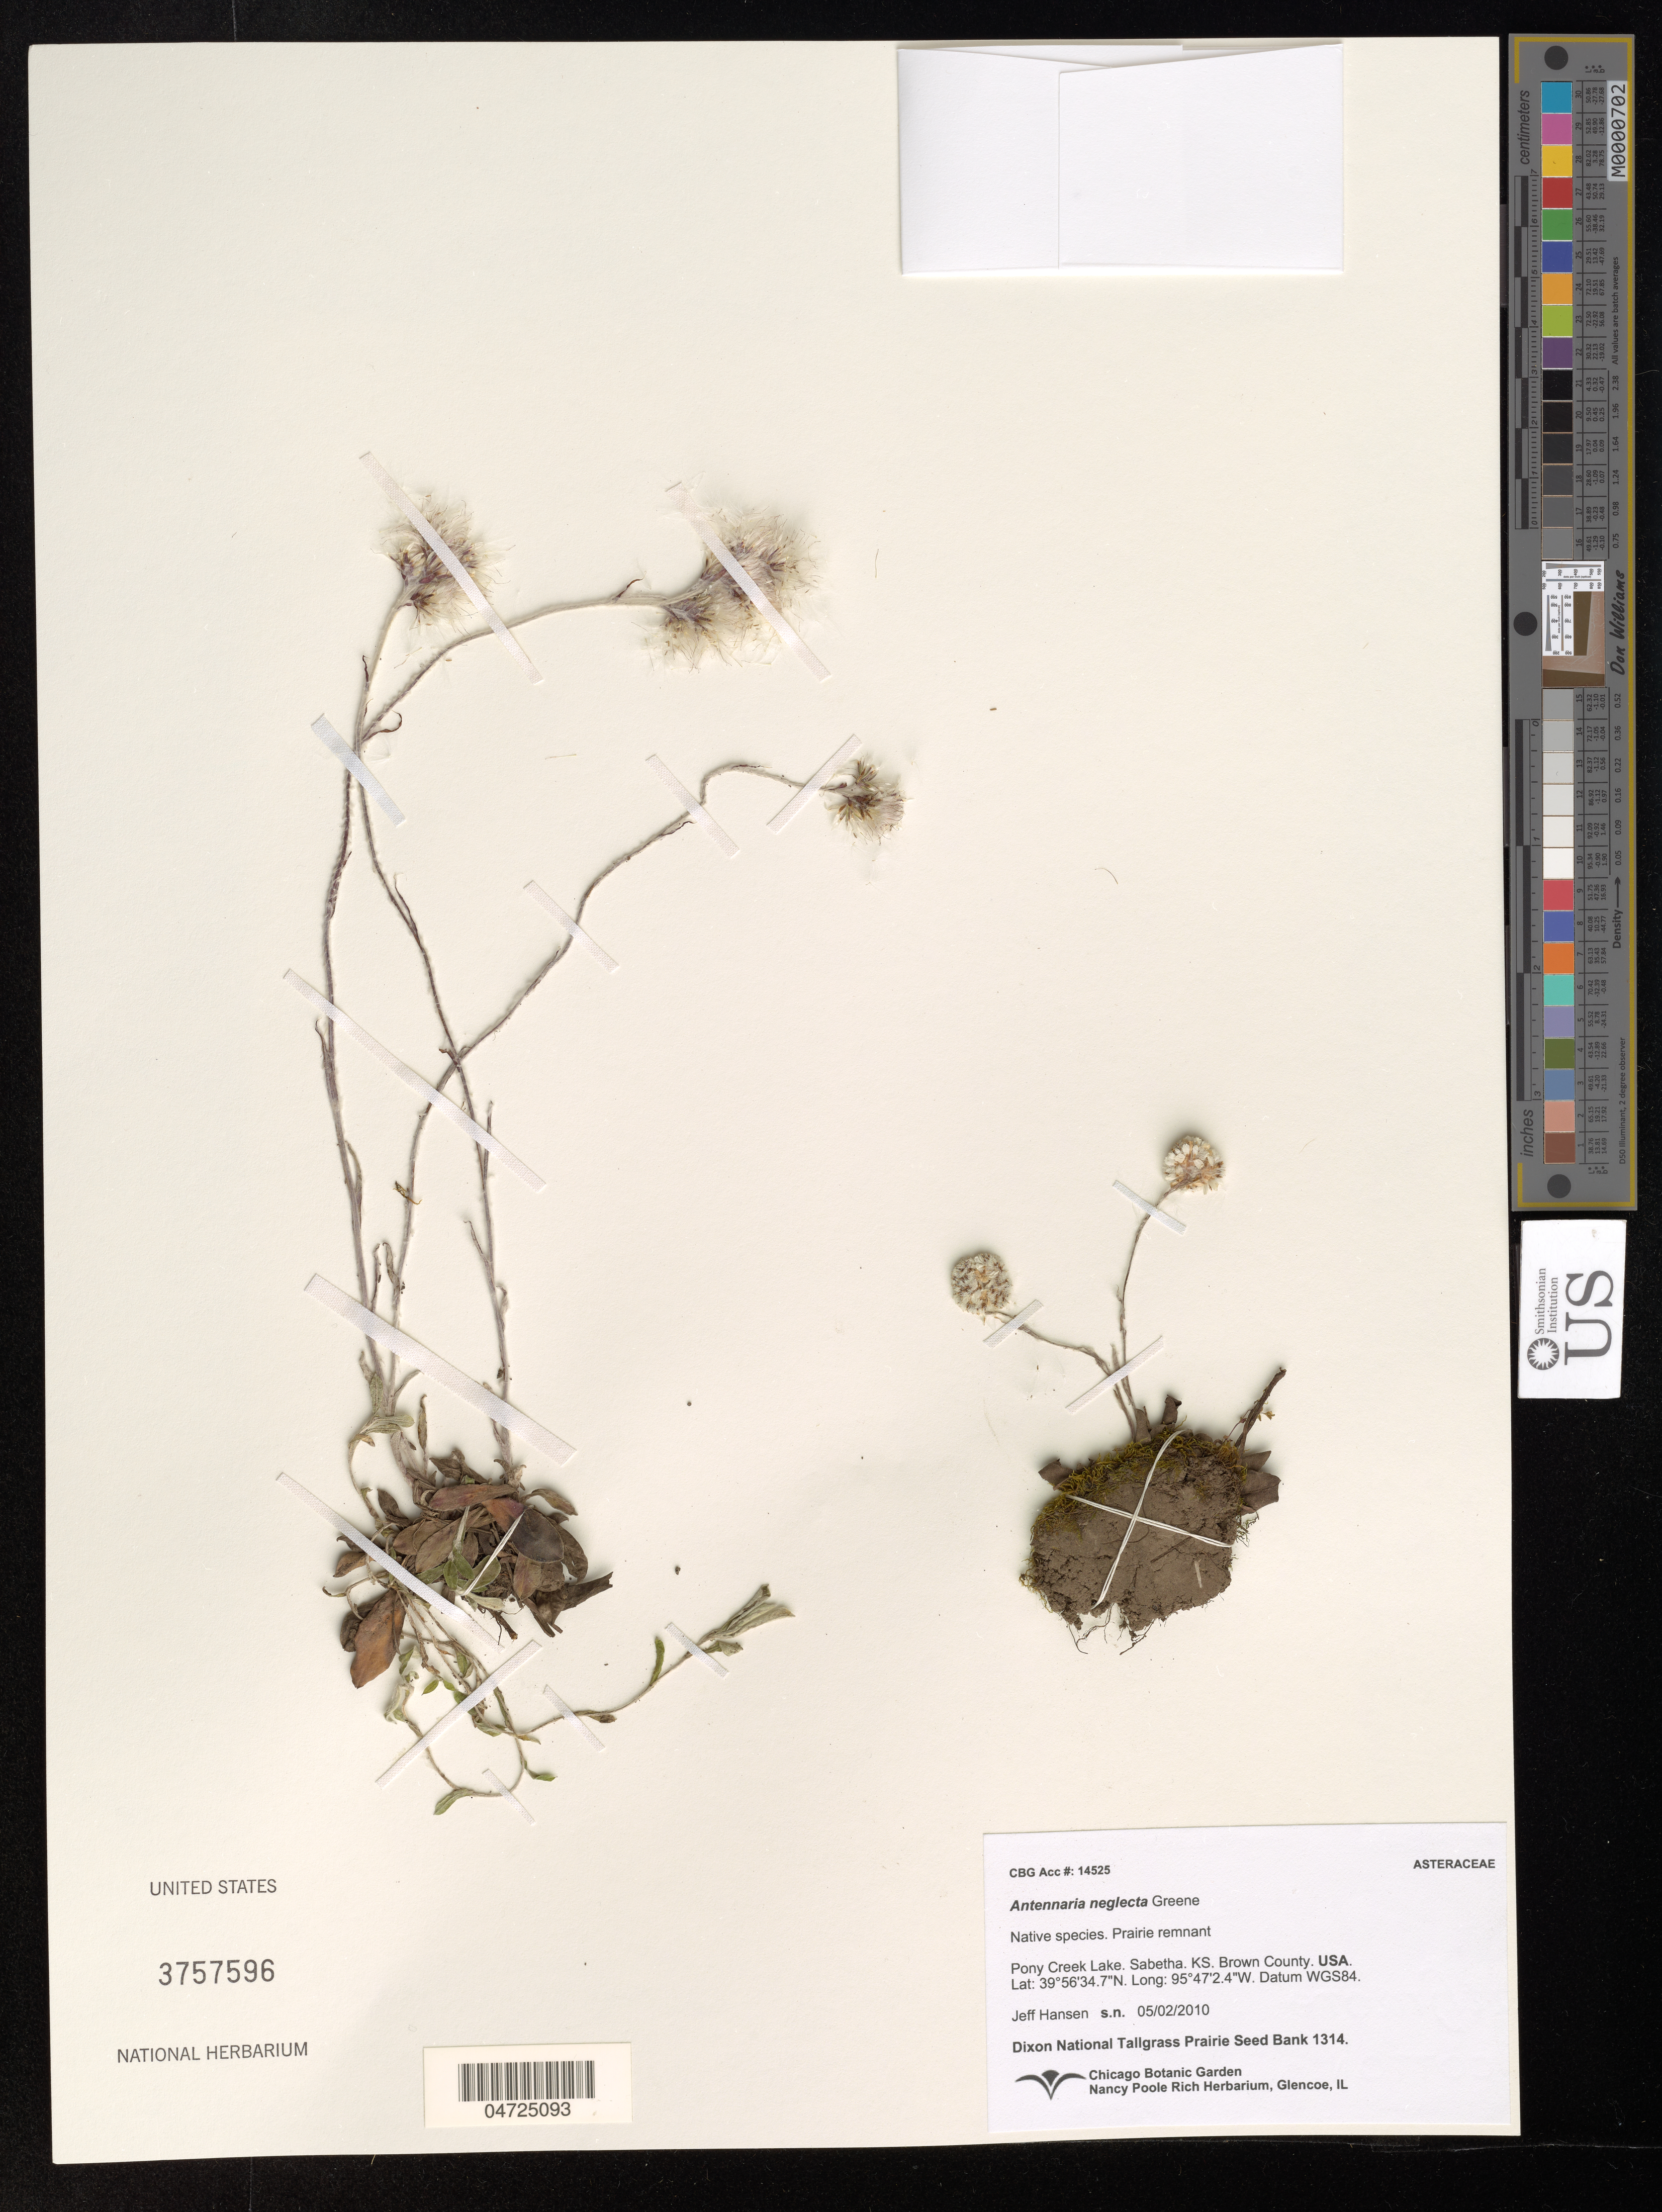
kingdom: Plantae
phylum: Tracheophyta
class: Magnoliopsida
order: Asterales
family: Asteraceae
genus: Antennaria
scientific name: Antennaria neglecta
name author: Greene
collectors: J. Hansen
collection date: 2010-05-02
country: United States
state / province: Kansas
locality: Pony Creek Lake. Sabetha. Brown County. Datum WGS84.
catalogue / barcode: US 3757596